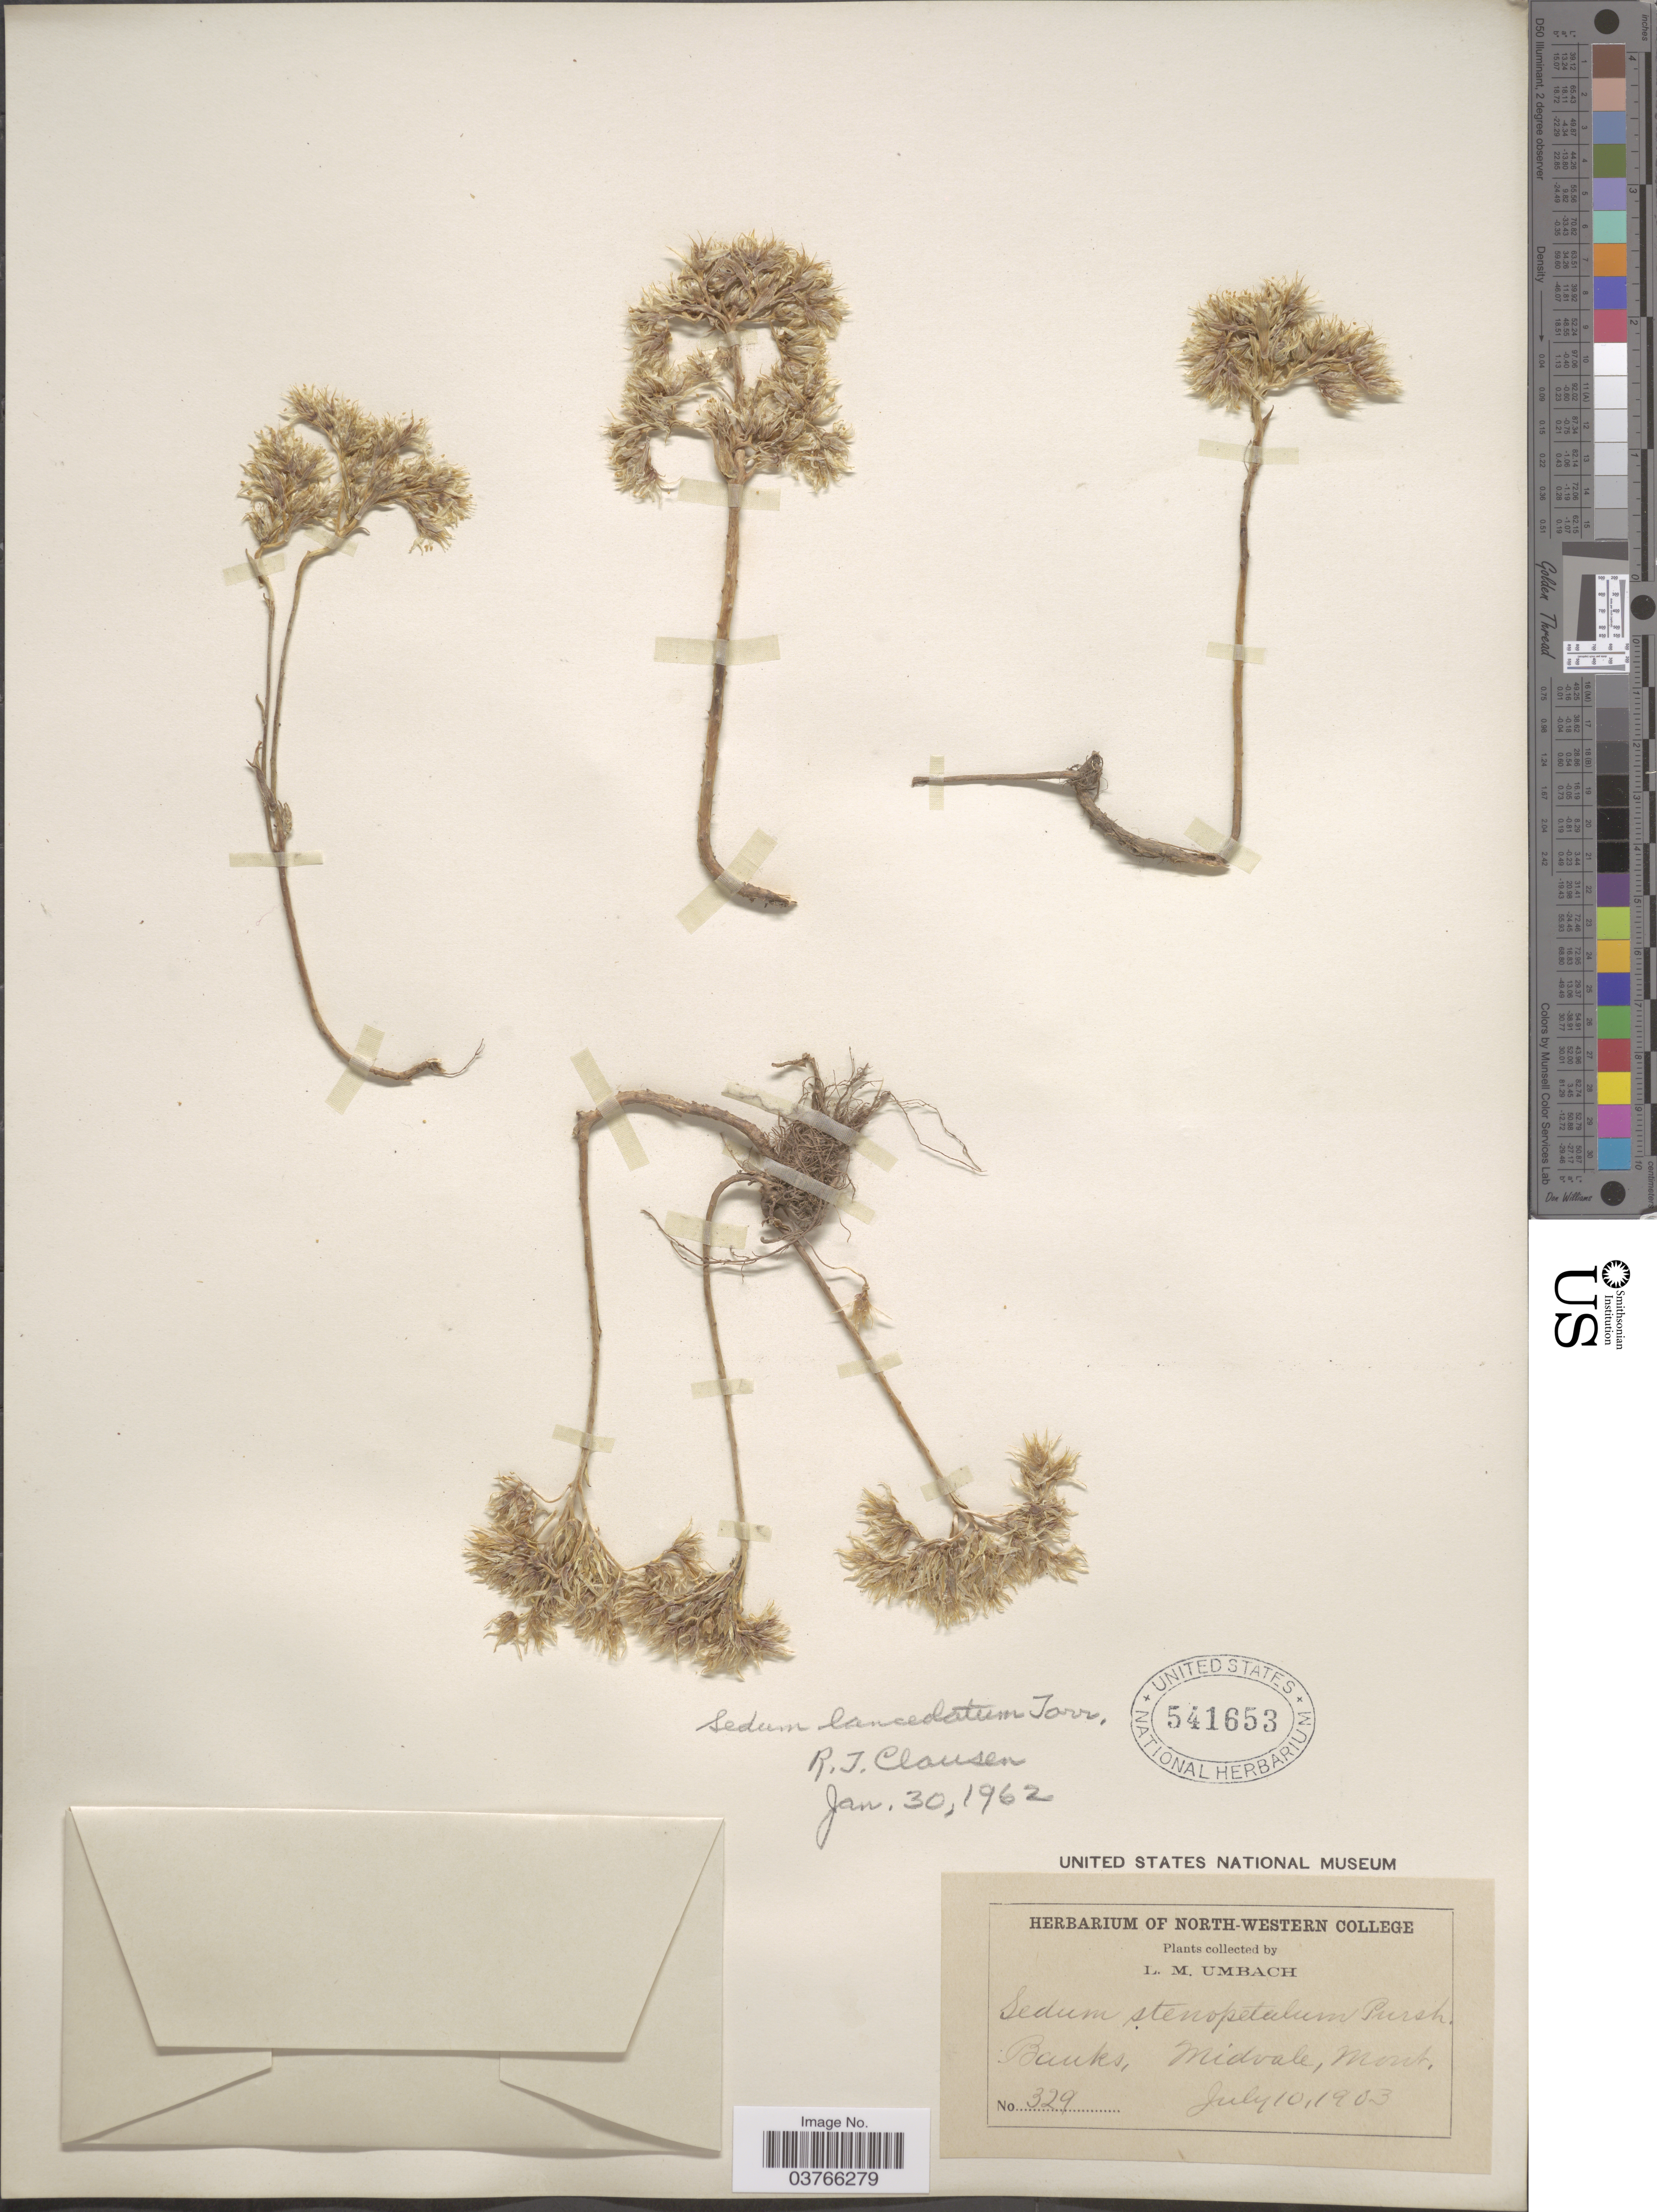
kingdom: Plantae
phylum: Tracheophyta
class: Magnoliopsida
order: Saxifragales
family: Crassulaceae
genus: Sedum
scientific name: Sedum lanceolatum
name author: Torr.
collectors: L. M. Umbach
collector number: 329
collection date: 1903-07-10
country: United States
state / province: Montana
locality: Banks, Midvale.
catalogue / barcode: US 541653